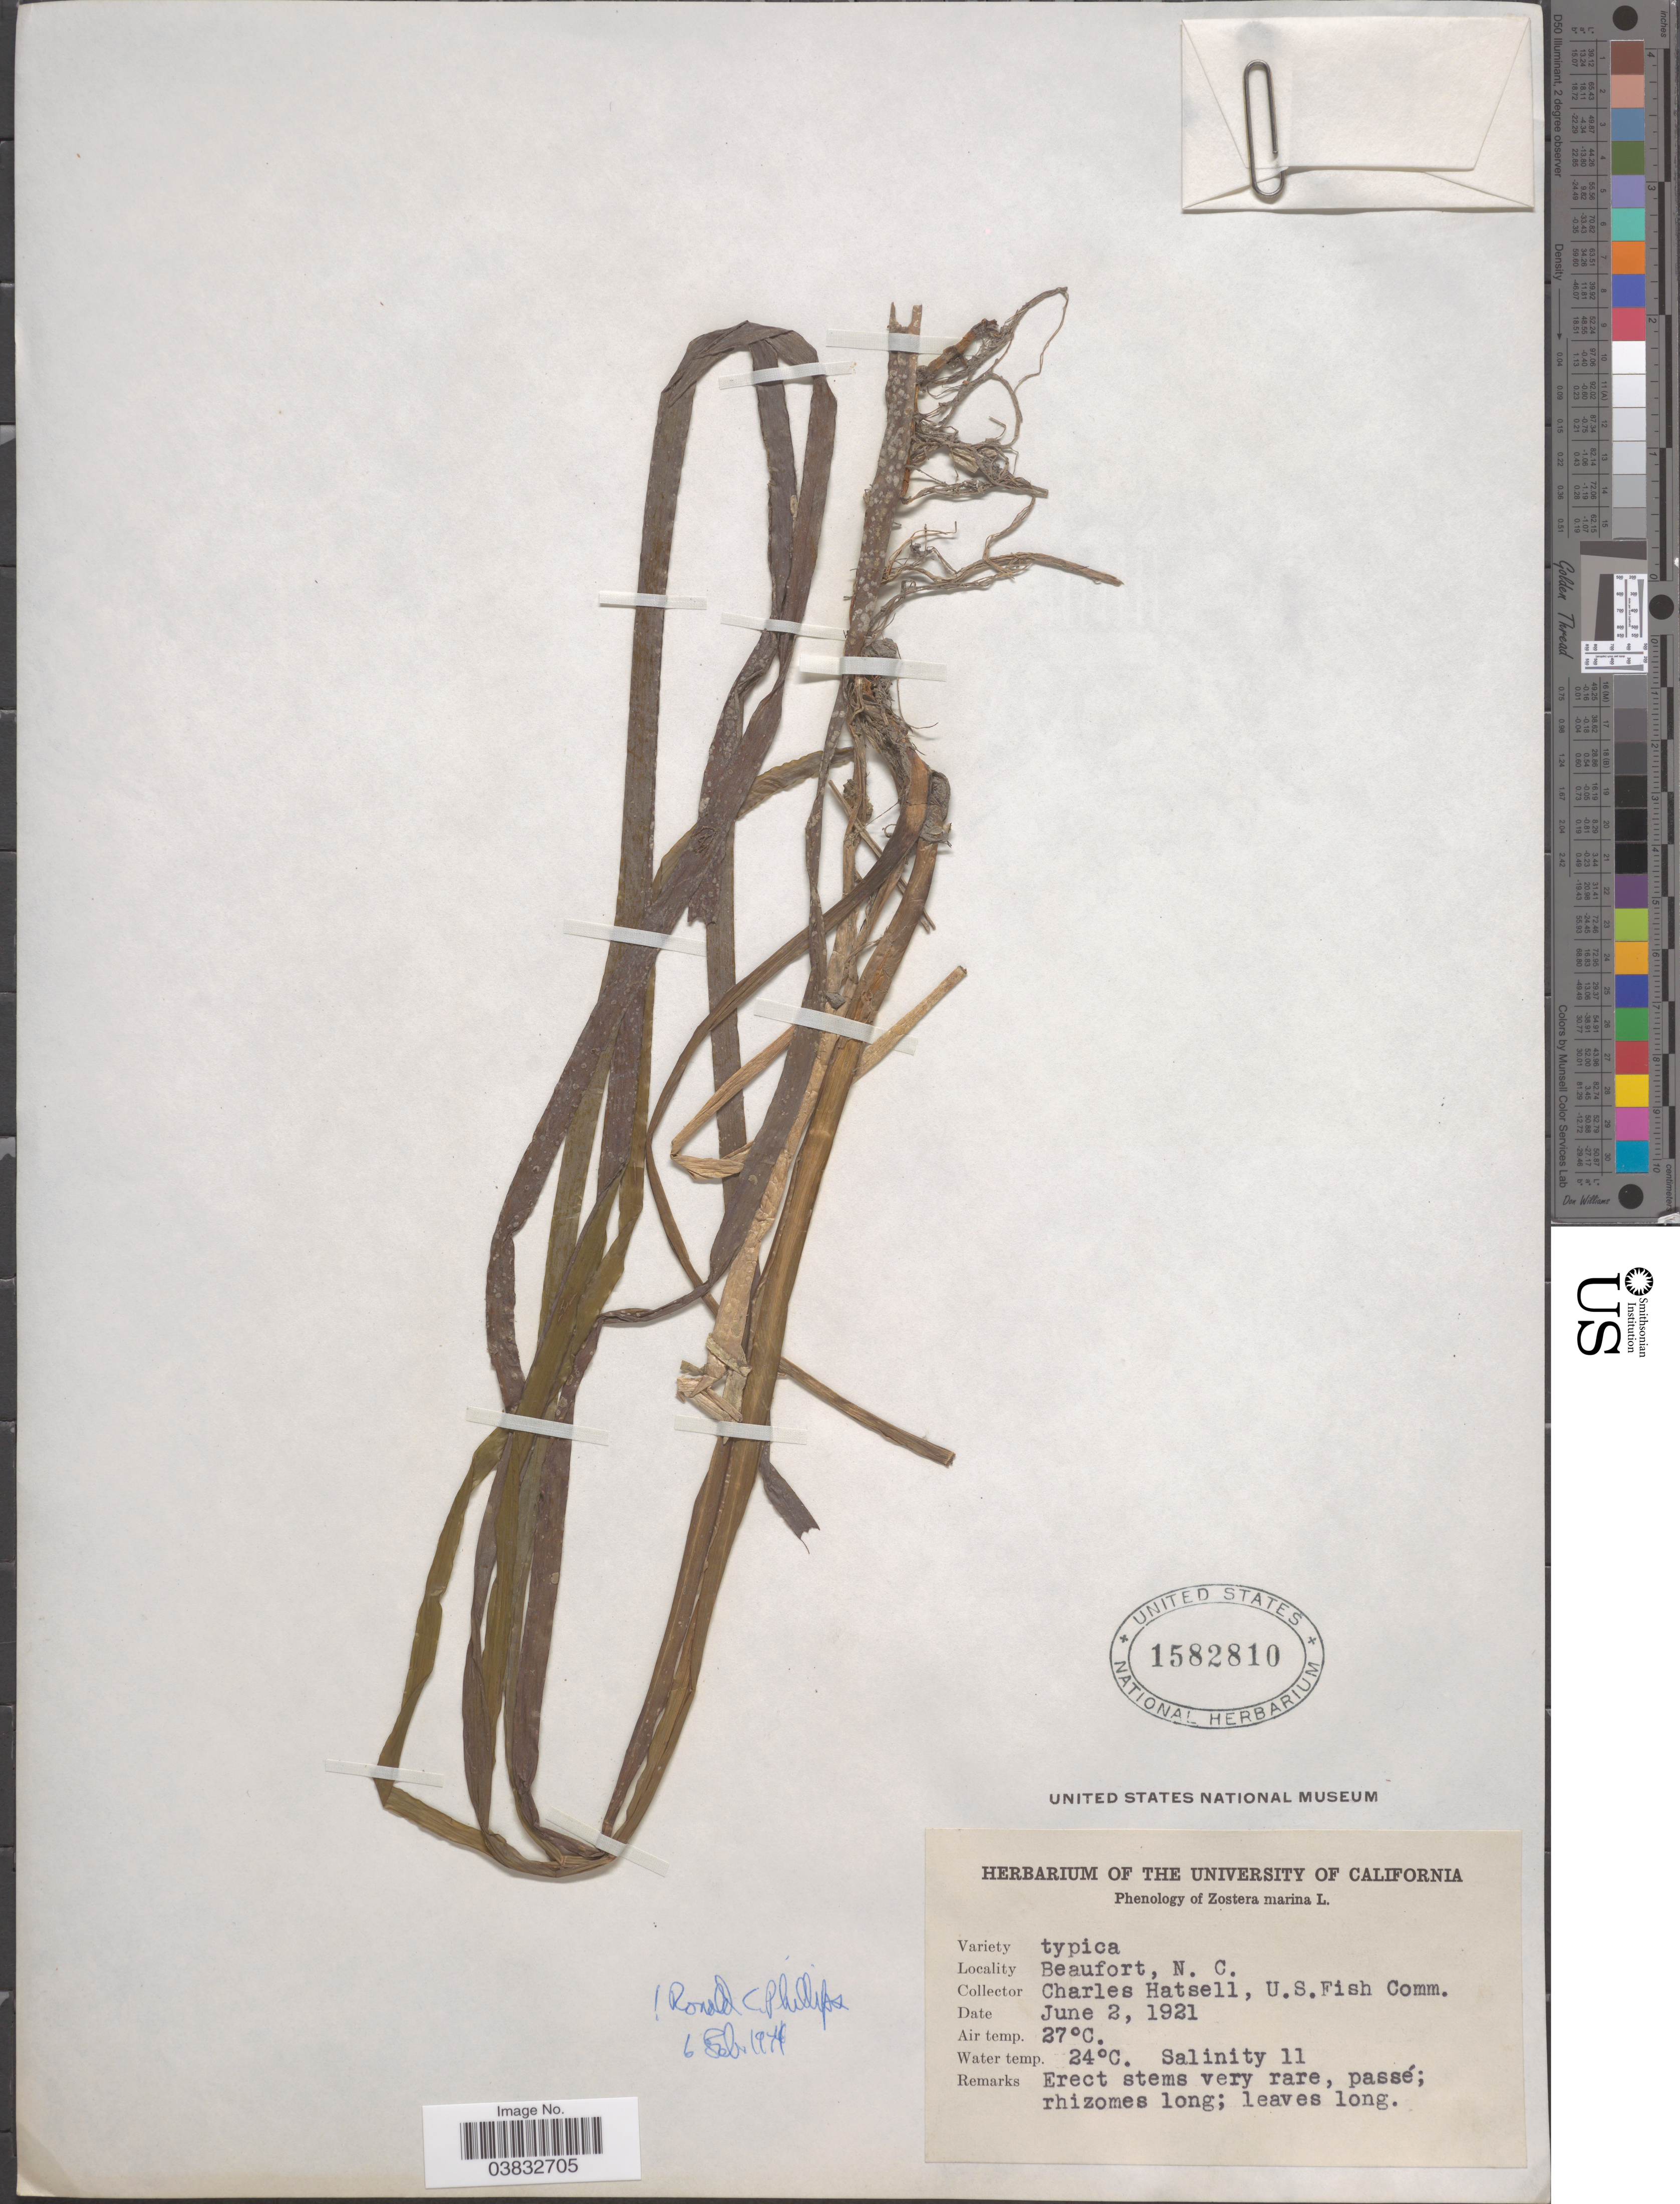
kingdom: Plantae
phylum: Tracheophyta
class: Liliopsida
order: Alismatales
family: Zosteraceae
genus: Zostera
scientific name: Zostera marina var. marina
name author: L.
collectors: C. Hatsell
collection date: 1921-06-02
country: United States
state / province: North Carolina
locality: Beaufort.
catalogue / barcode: US 1582810